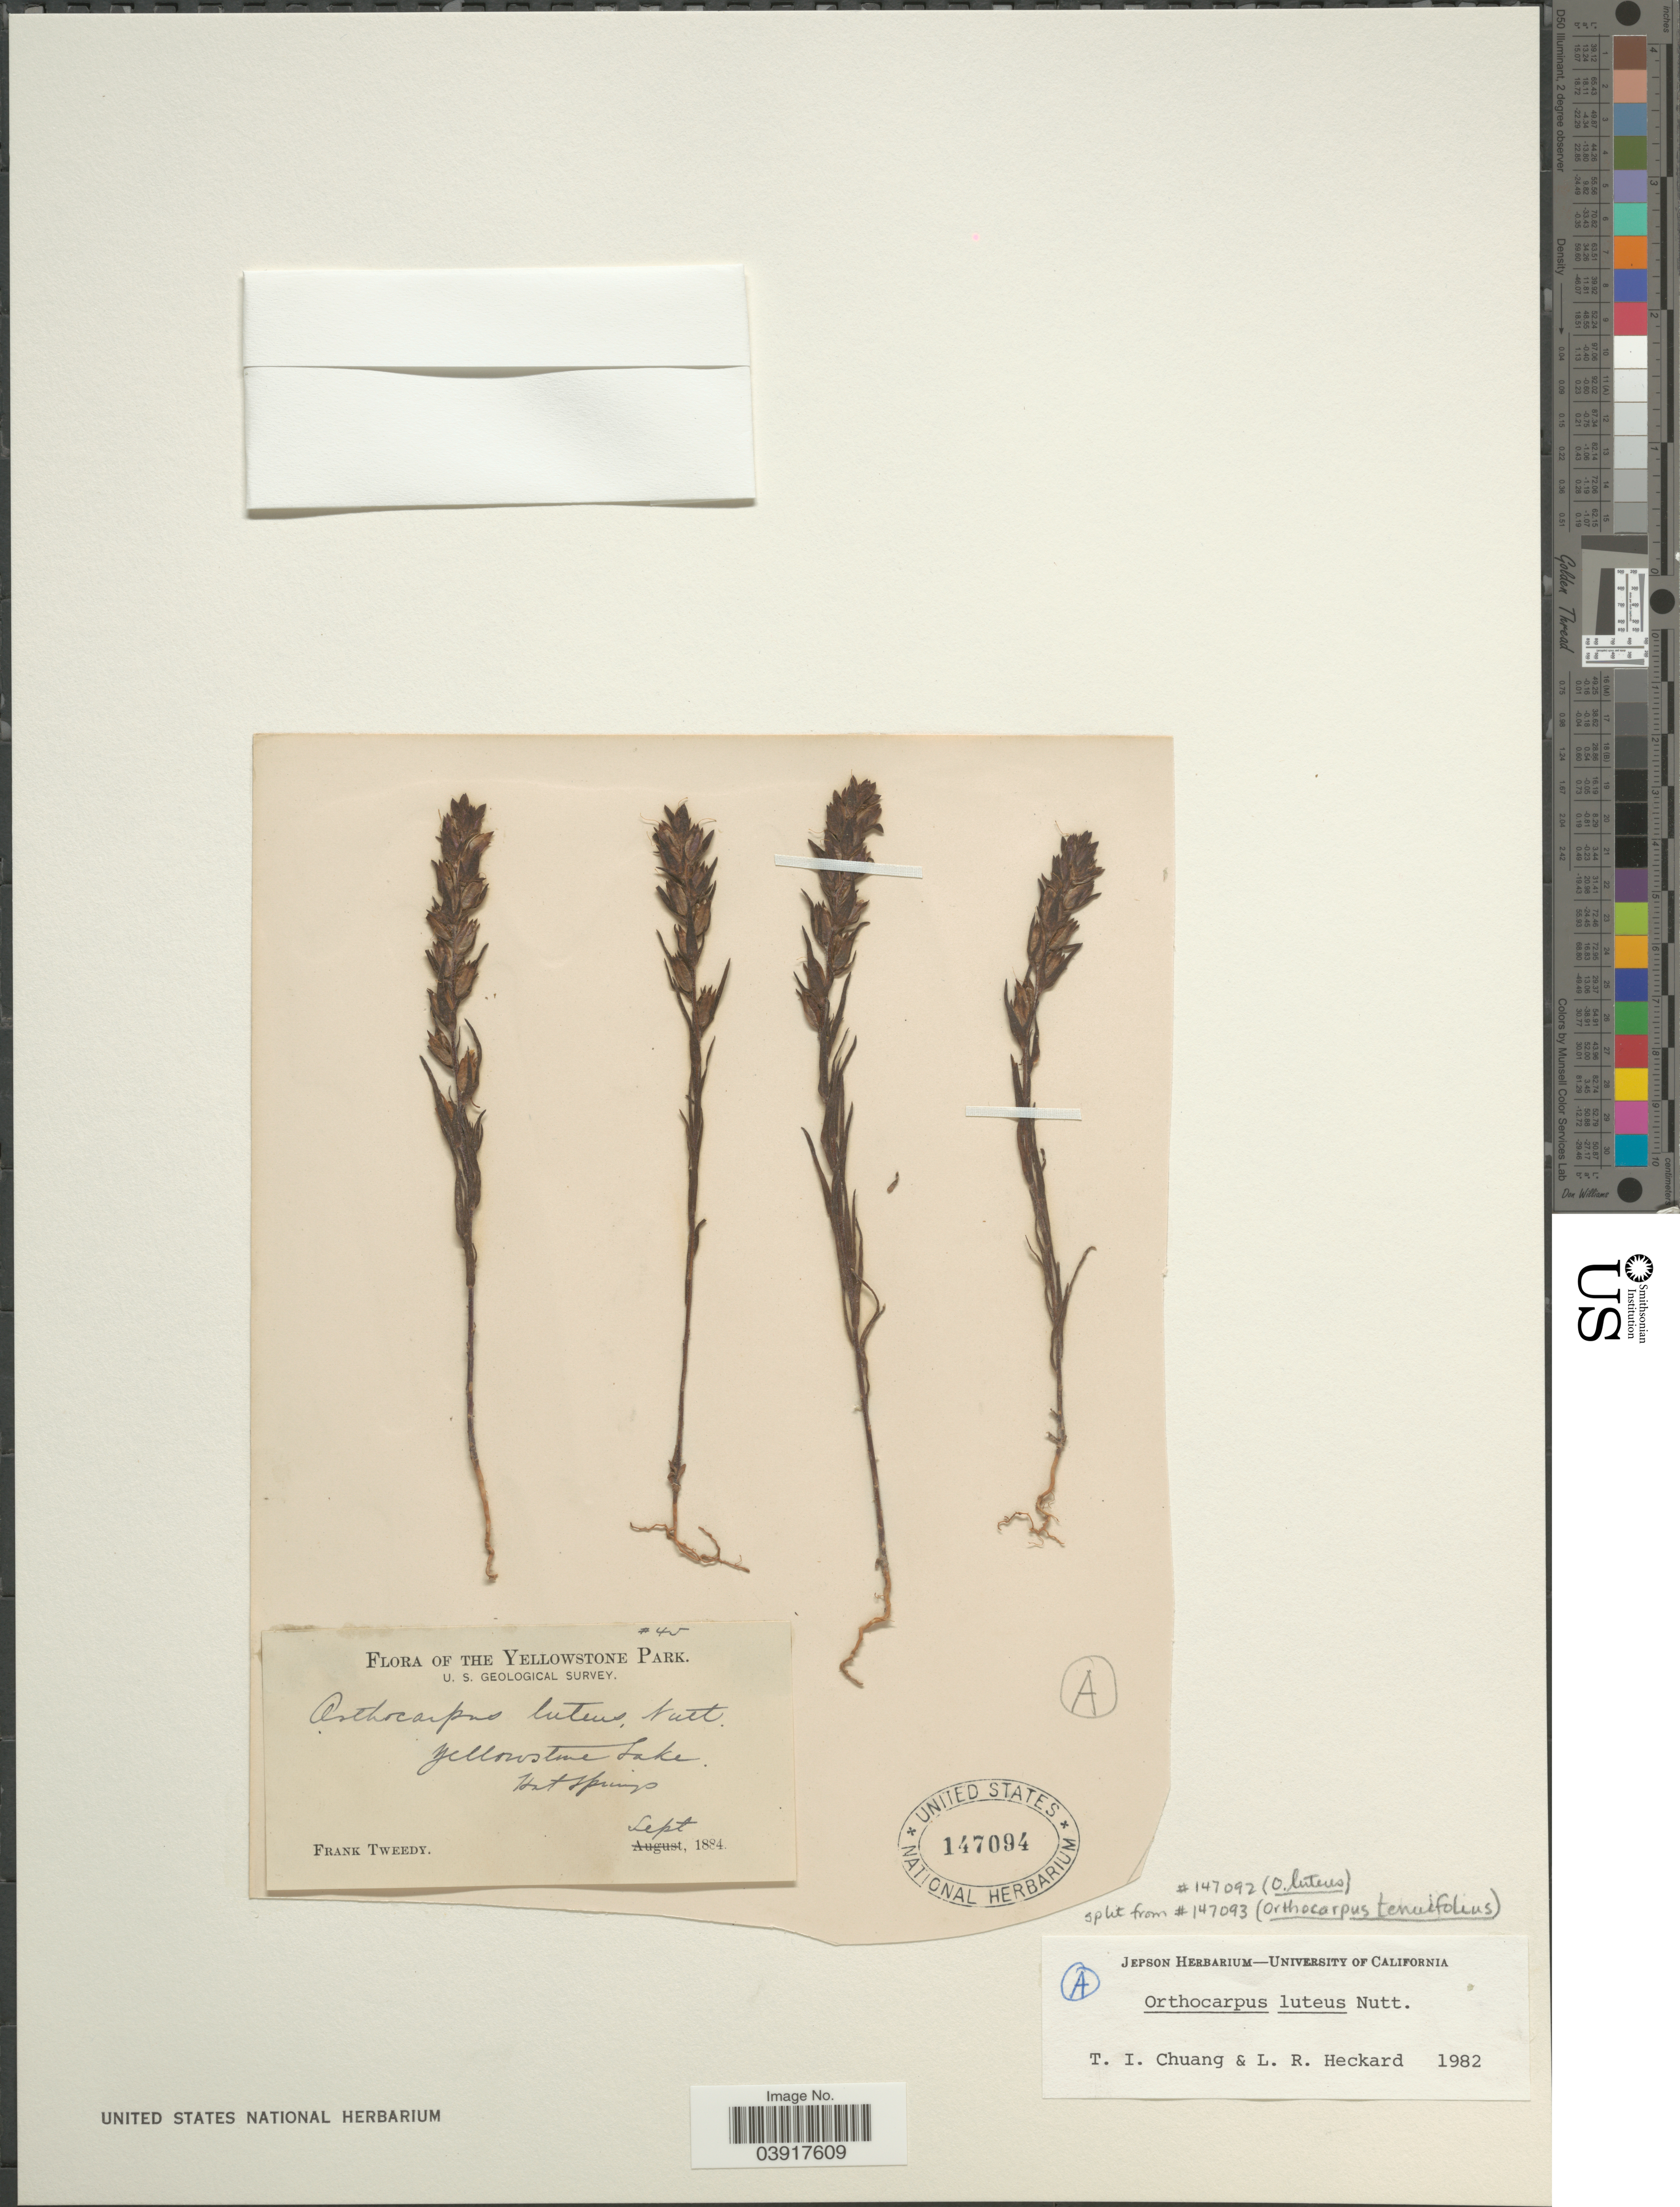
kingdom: Plantae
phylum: Tracheophyta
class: Magnoliopsida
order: Lamiales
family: Orobanchaceae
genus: Orthocarpus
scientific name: Orthocarpus luteus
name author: Nutt.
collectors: F. Tweedy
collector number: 45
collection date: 1884-09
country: United States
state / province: Wyoming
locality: The Yellowstone Park. Yellowstone Lake. Hot Springs.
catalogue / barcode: US 147094